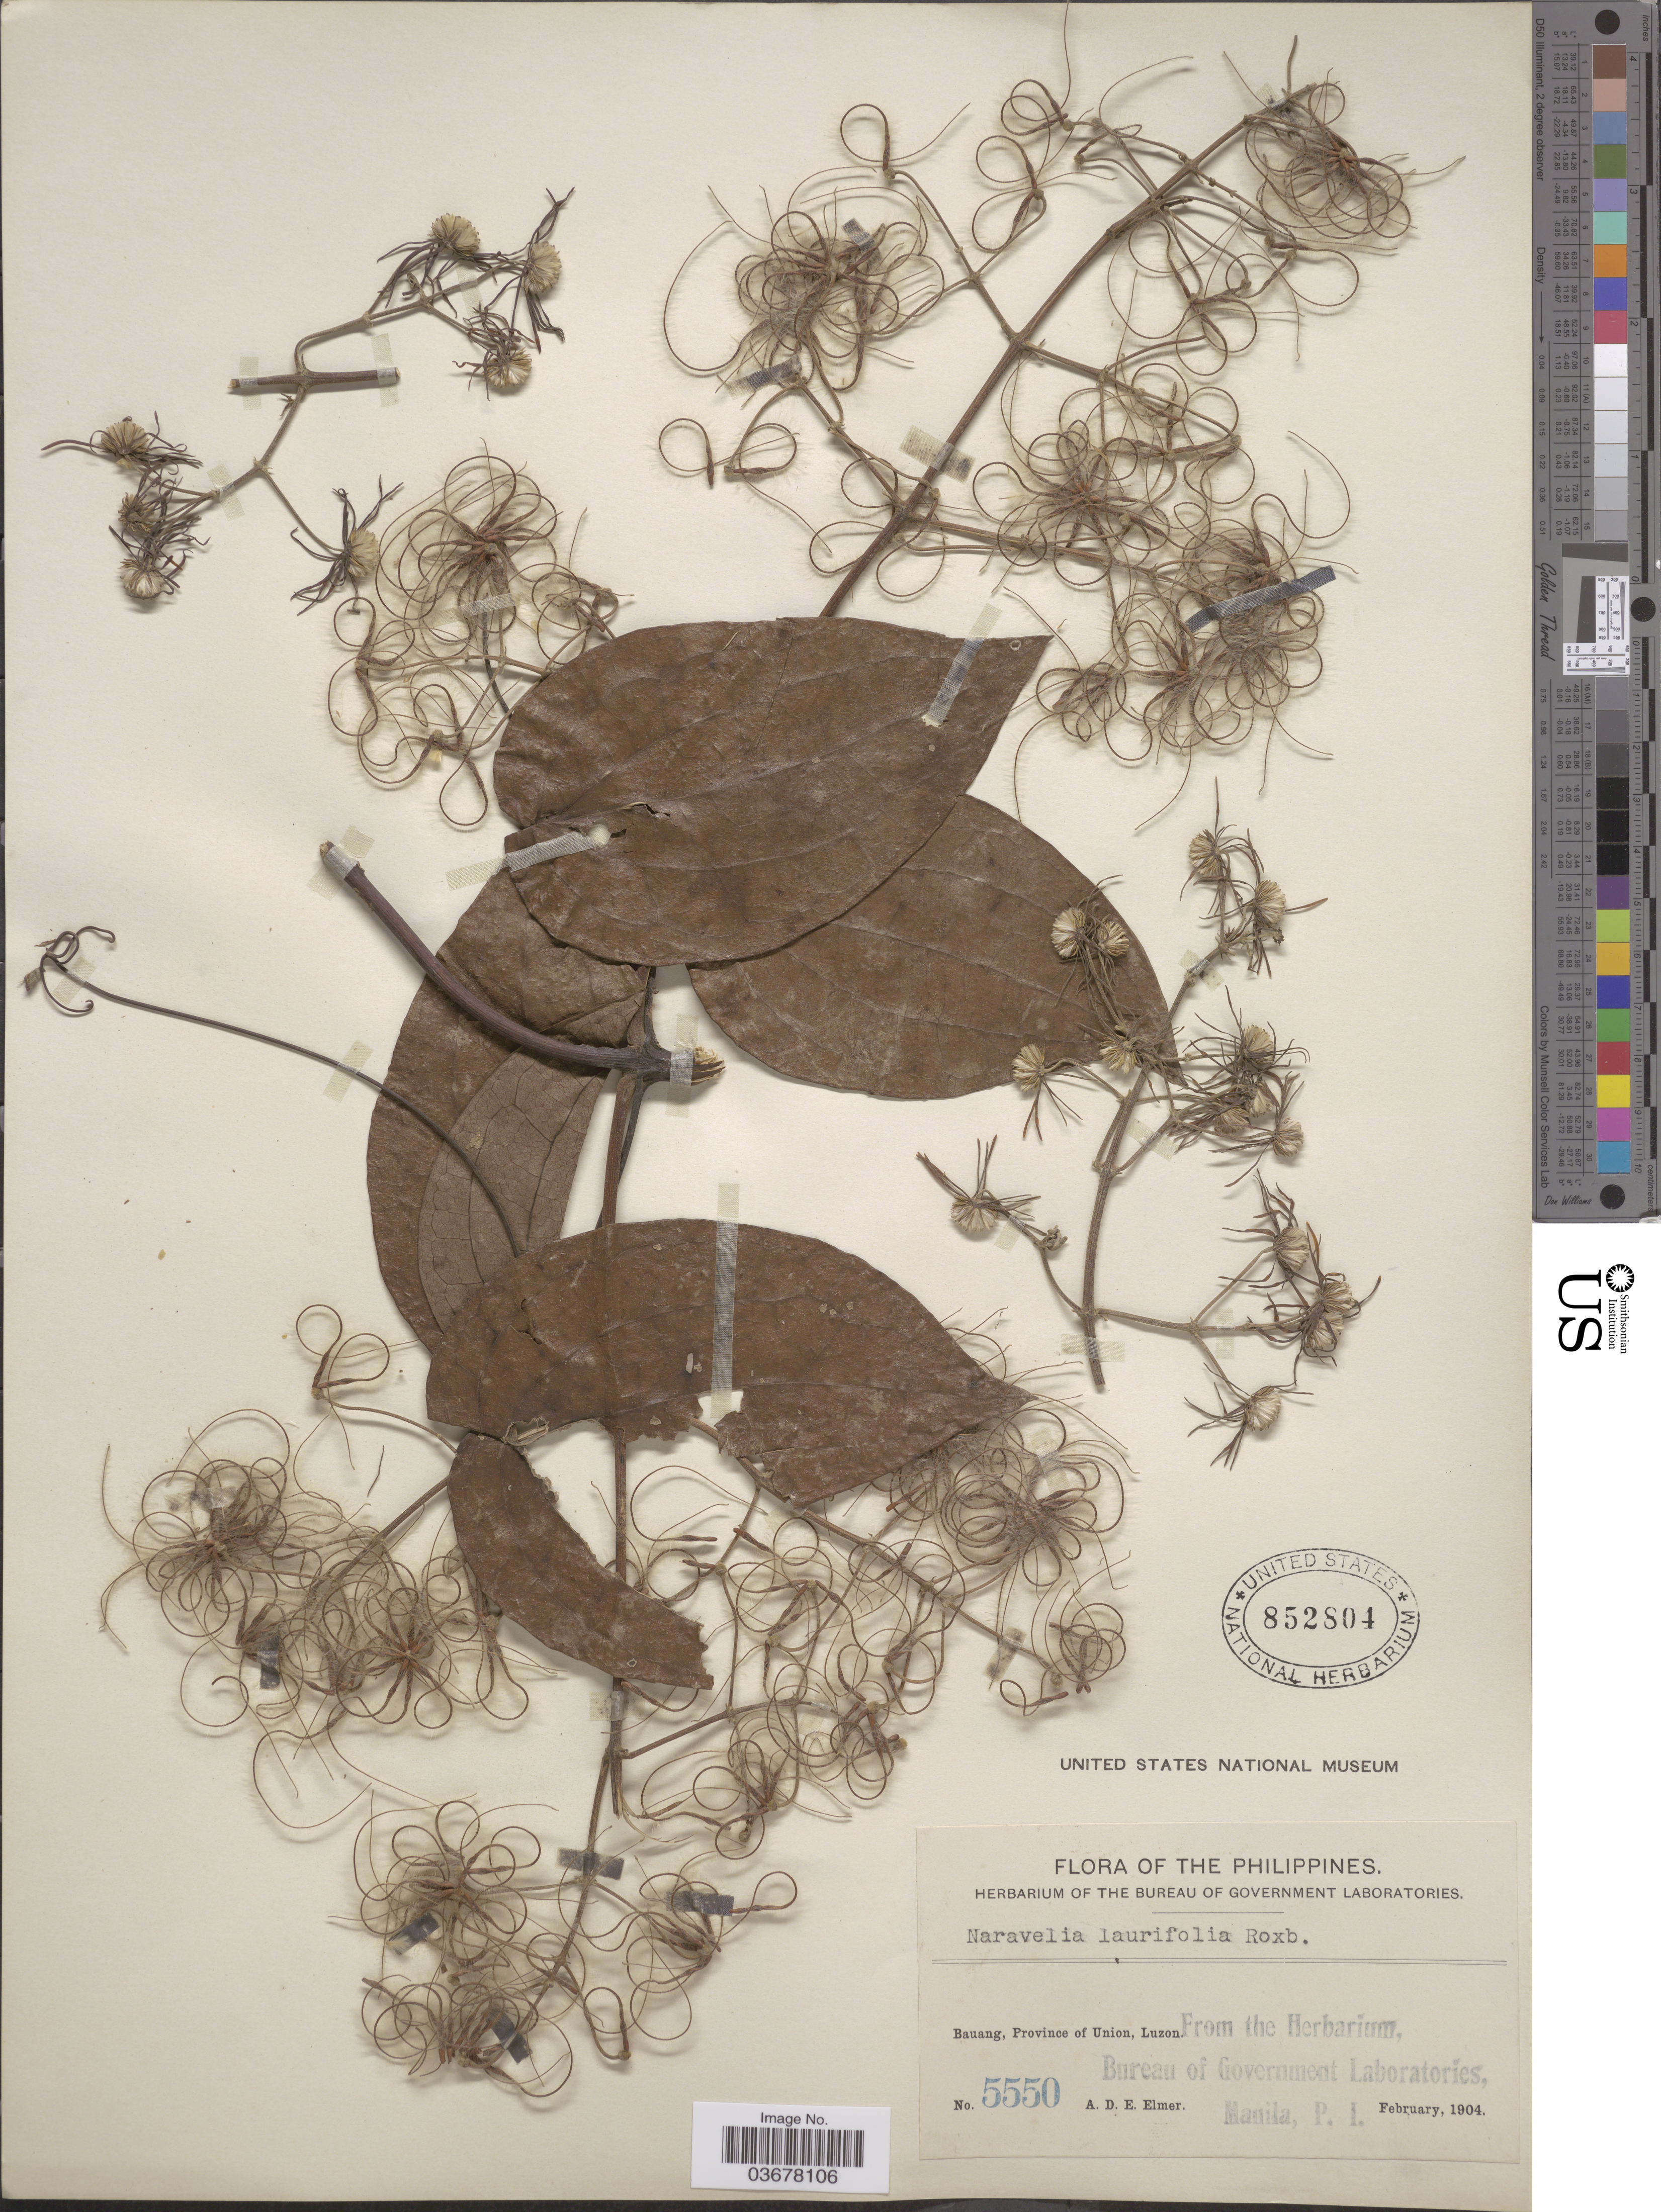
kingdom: Plantae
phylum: Tracheophyta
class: Magnoliopsida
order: Ranunculales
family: Ranunculaceae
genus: Clematis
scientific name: Clematis horripilata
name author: D. Falck & Lehtonen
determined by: Strong, M. T., (US), Smithsonian Institution - National Museum of Natural History (UNITED STATES)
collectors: A. D. E. Elmer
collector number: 5550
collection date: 1904-02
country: Philippines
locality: Bauang, Province of Union, Luzon.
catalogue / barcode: US 852804